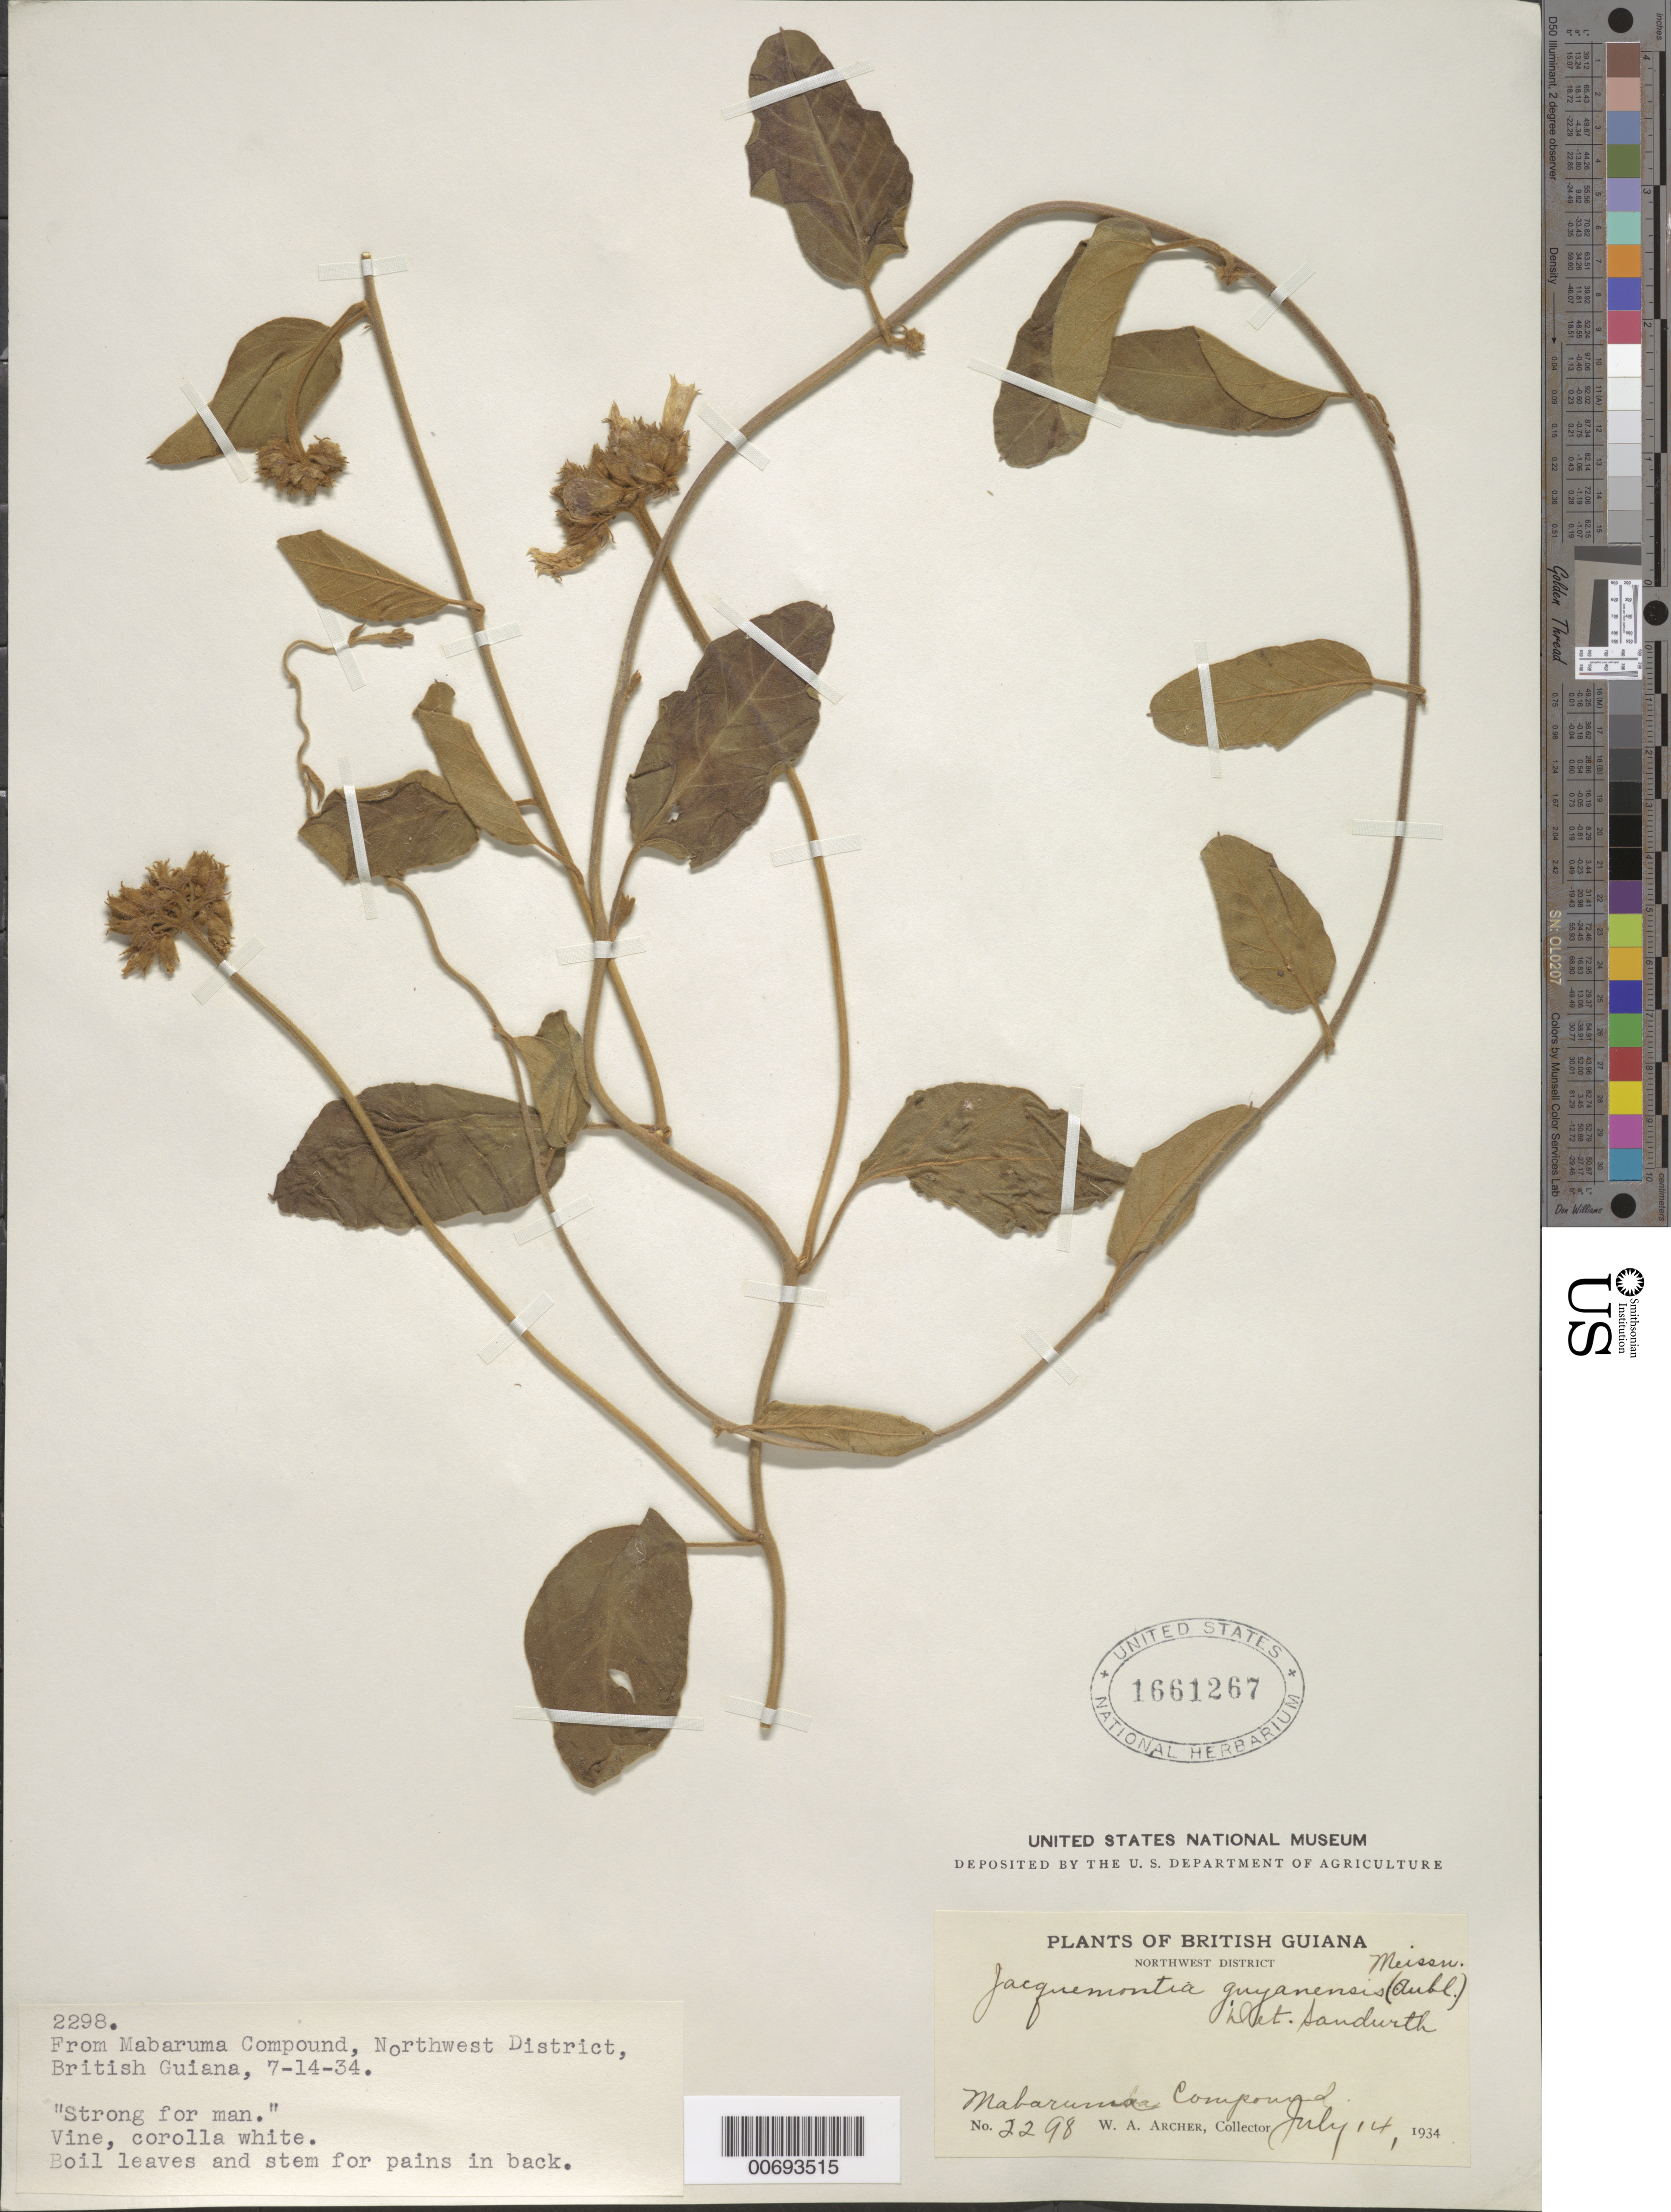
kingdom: Plantae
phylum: Tracheophyta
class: Magnoliopsida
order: Solanales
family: Convolvulaceae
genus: Jacquemontia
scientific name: Jacquemontia guyanensis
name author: (Aubl.) Meisn.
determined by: Sandwith, N. Y.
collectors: W. A. Archer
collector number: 2298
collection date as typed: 14-Jul-34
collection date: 1934-07-14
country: Guyana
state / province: Barima-Waini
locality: Mabaruma Compound, NW Dist.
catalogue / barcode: US 1661267